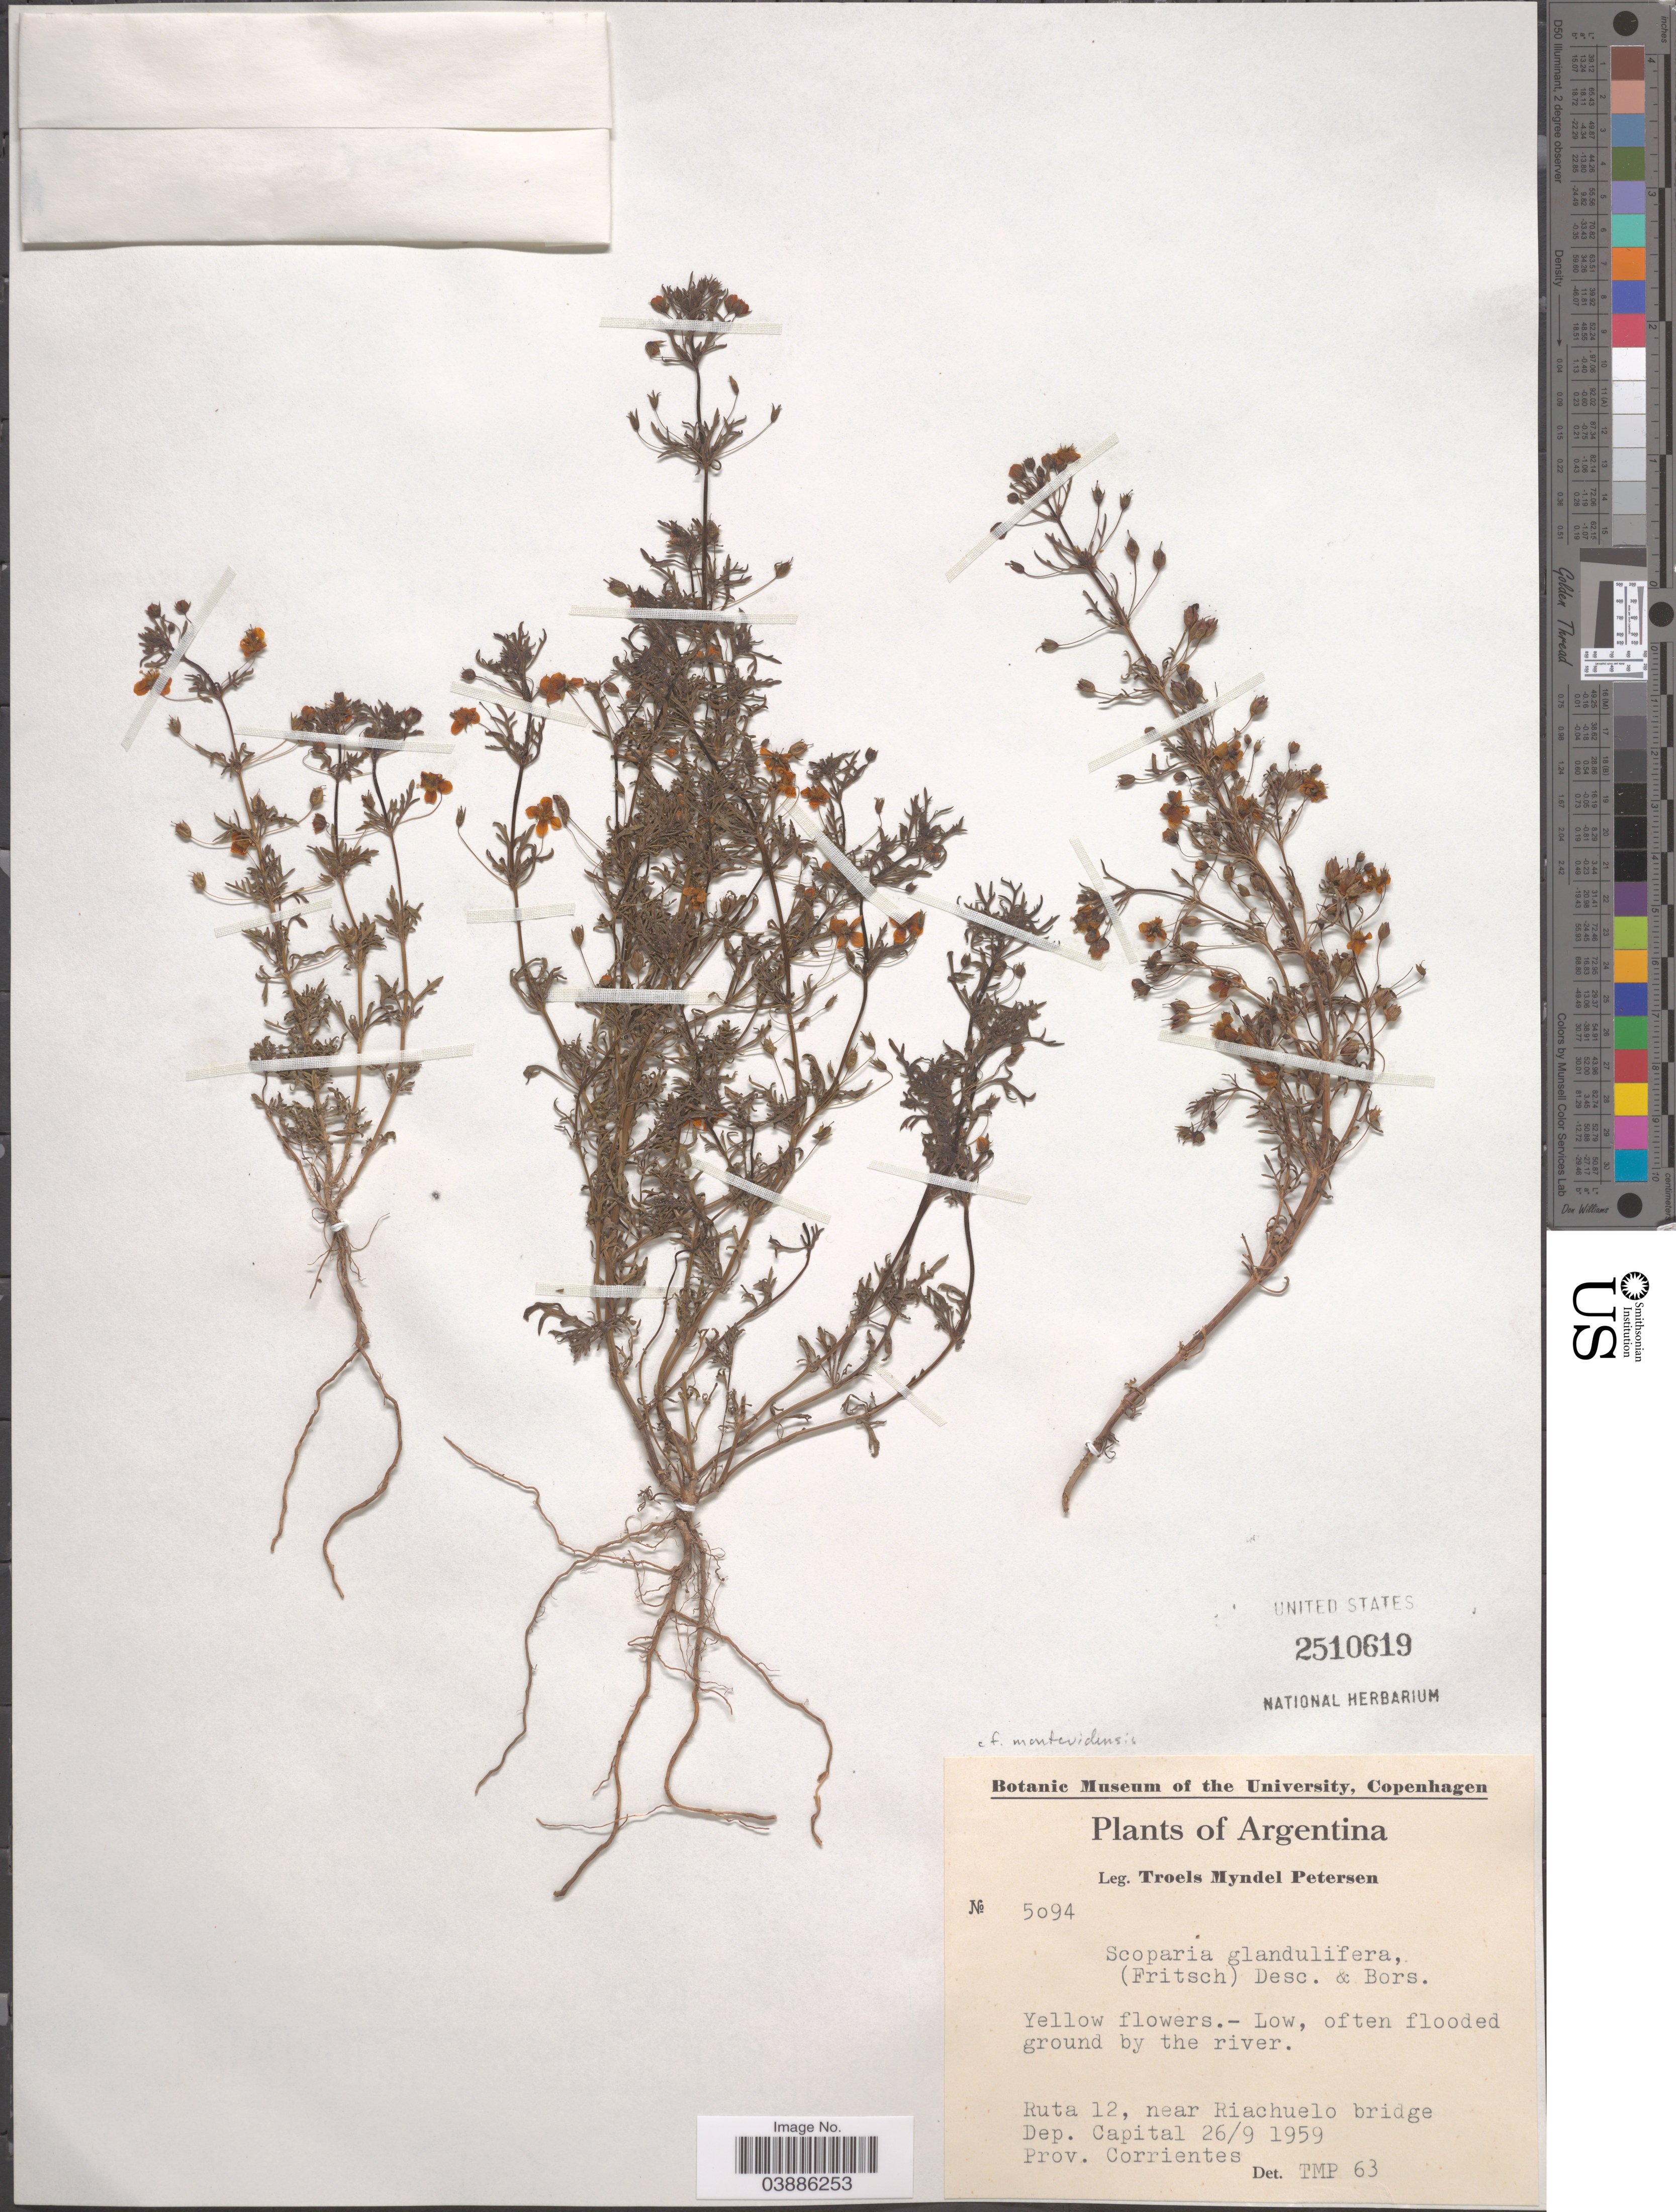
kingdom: Plantae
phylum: Tracheophyta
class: Magnoliopsida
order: Lamiales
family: Plantaginaceae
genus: Scoparia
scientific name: Scoparia montevidensis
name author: (Spreng.) R.E. Fr.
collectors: T. M. Petersen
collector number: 5094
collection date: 1959-09-26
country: Argentina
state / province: Corrientes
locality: Ruta 12, near Riachuelo bridge. Dep. Capital.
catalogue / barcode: US 2510619